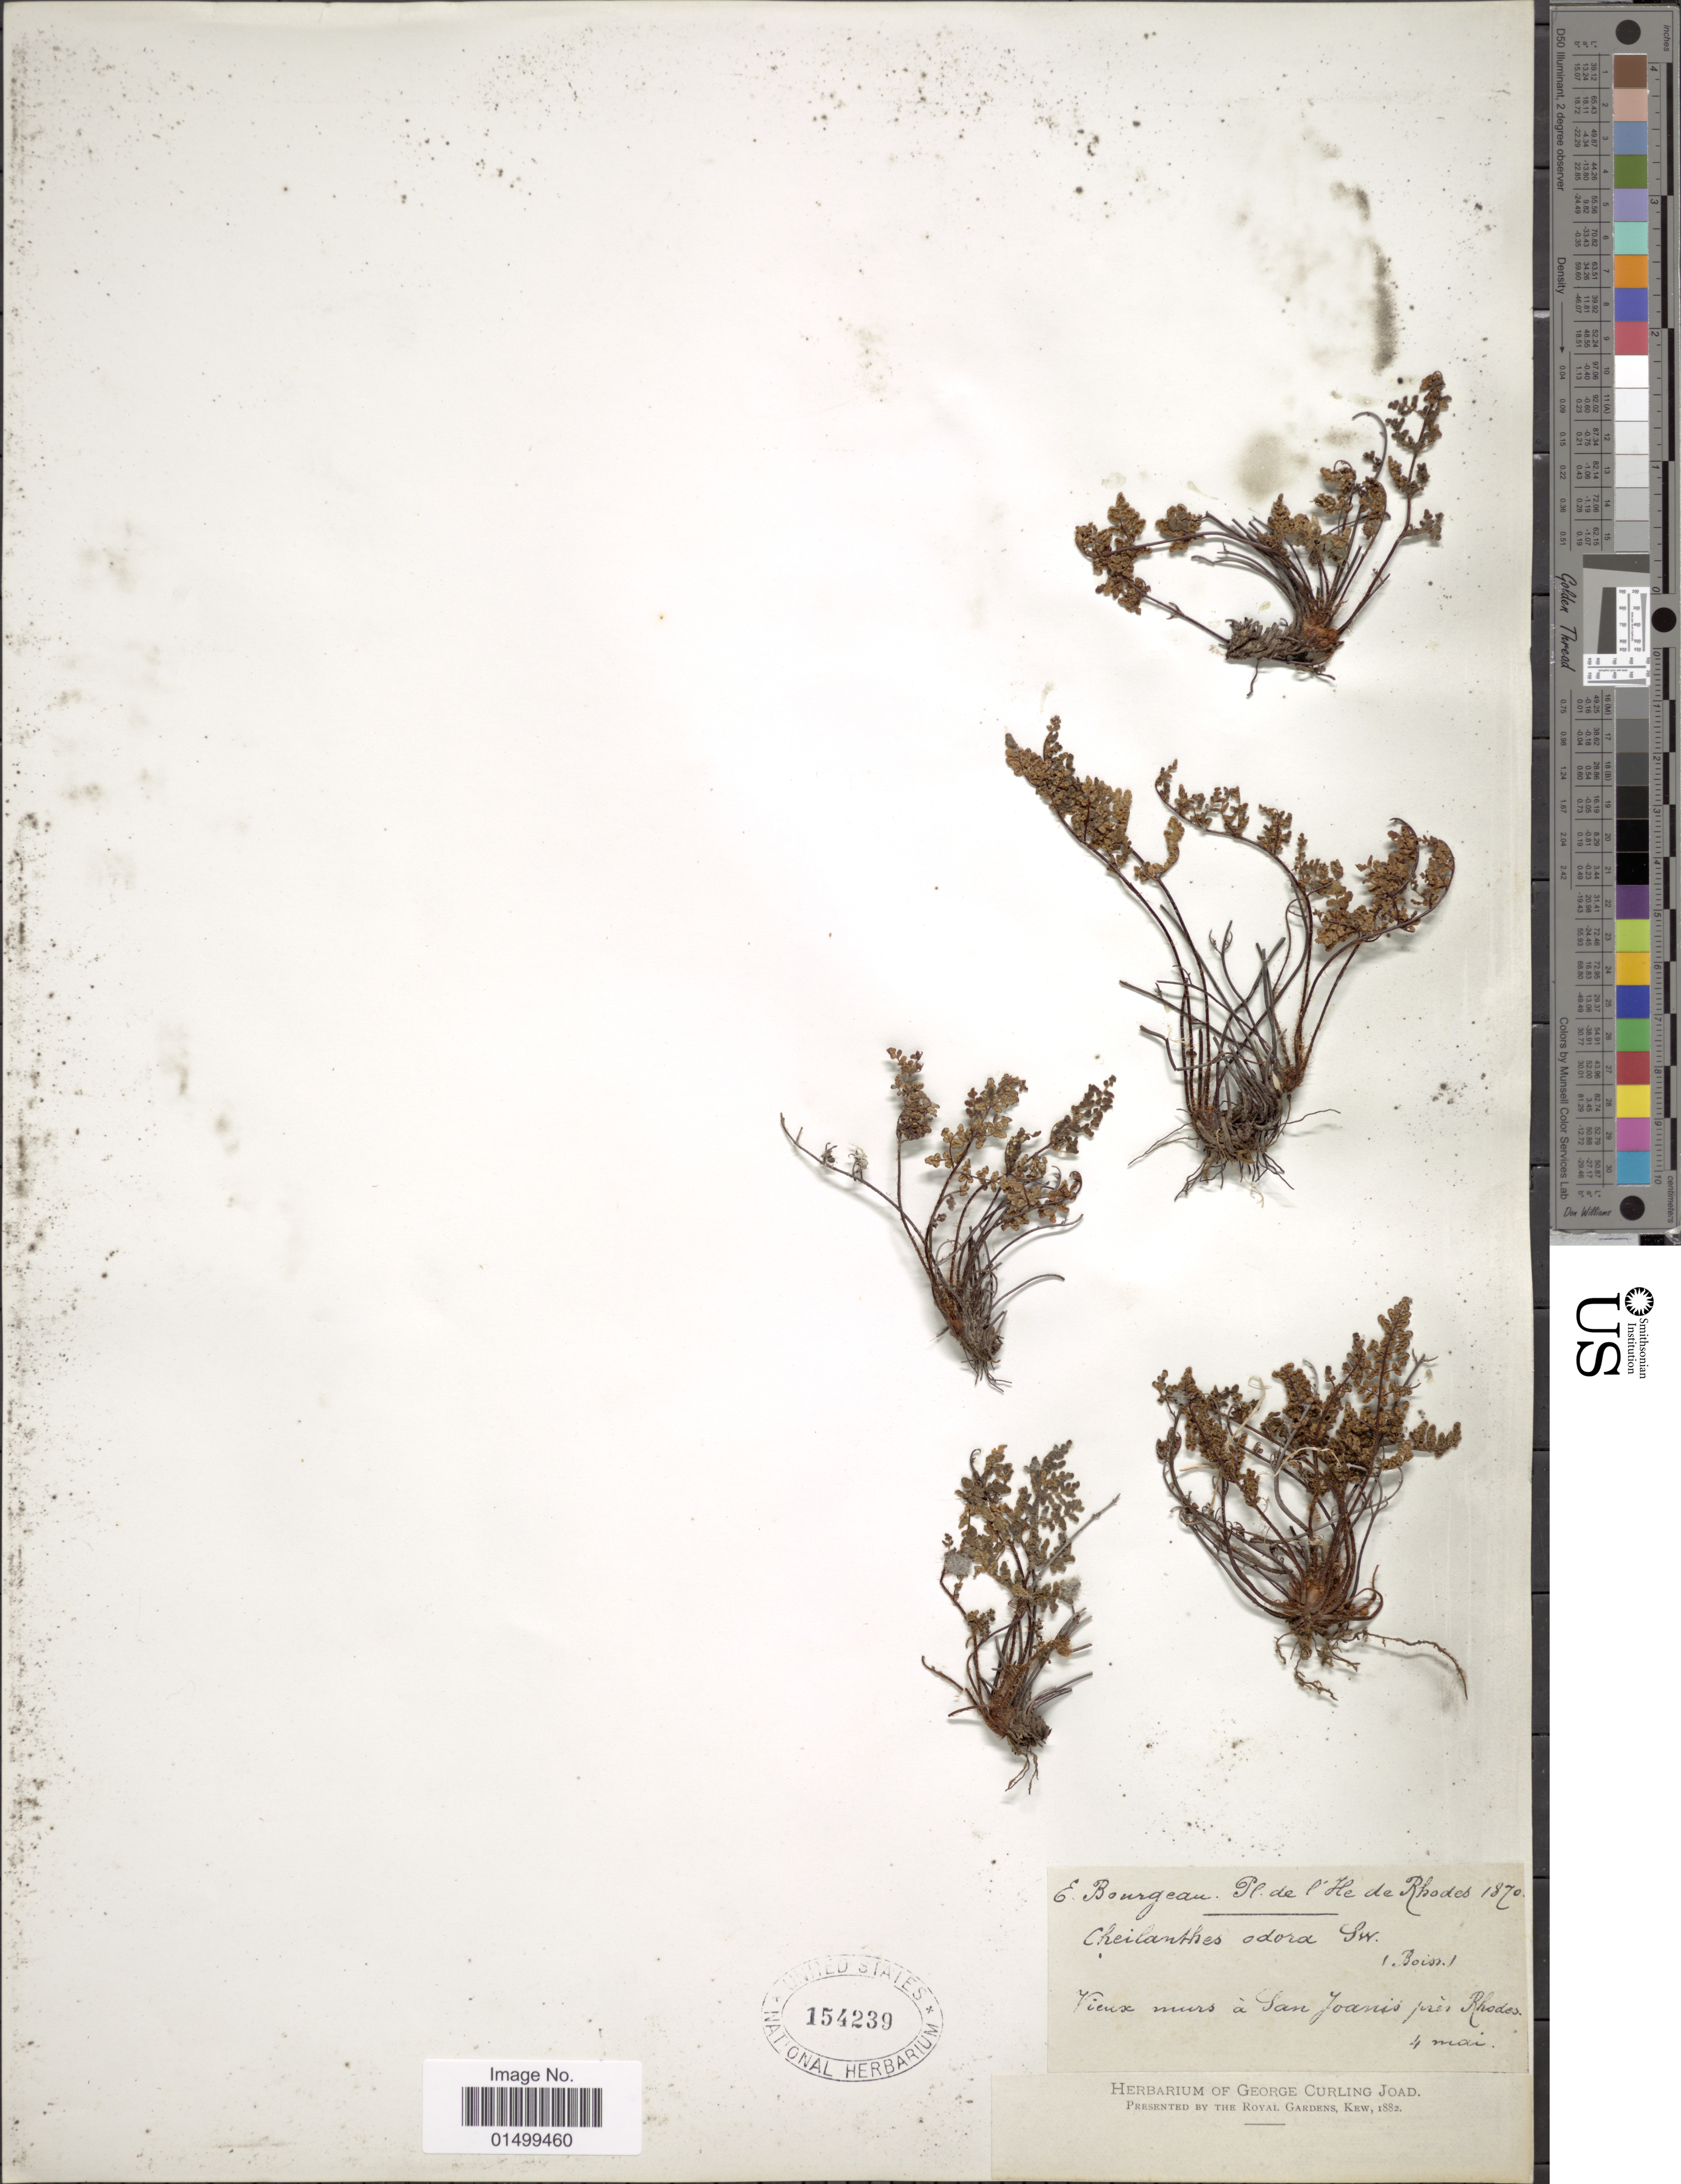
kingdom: Plantae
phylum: Tracheophyta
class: Polypodiopsida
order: Polypodiales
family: Pteridaceae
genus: Cheilanthes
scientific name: Cheilanthes pteridioides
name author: (Reichard) C. Chr.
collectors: G. C. Joad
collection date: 1870-05-04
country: Greece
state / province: South Aegean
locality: Vieux murs a San Juanis pres Rhodes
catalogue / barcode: US 154239